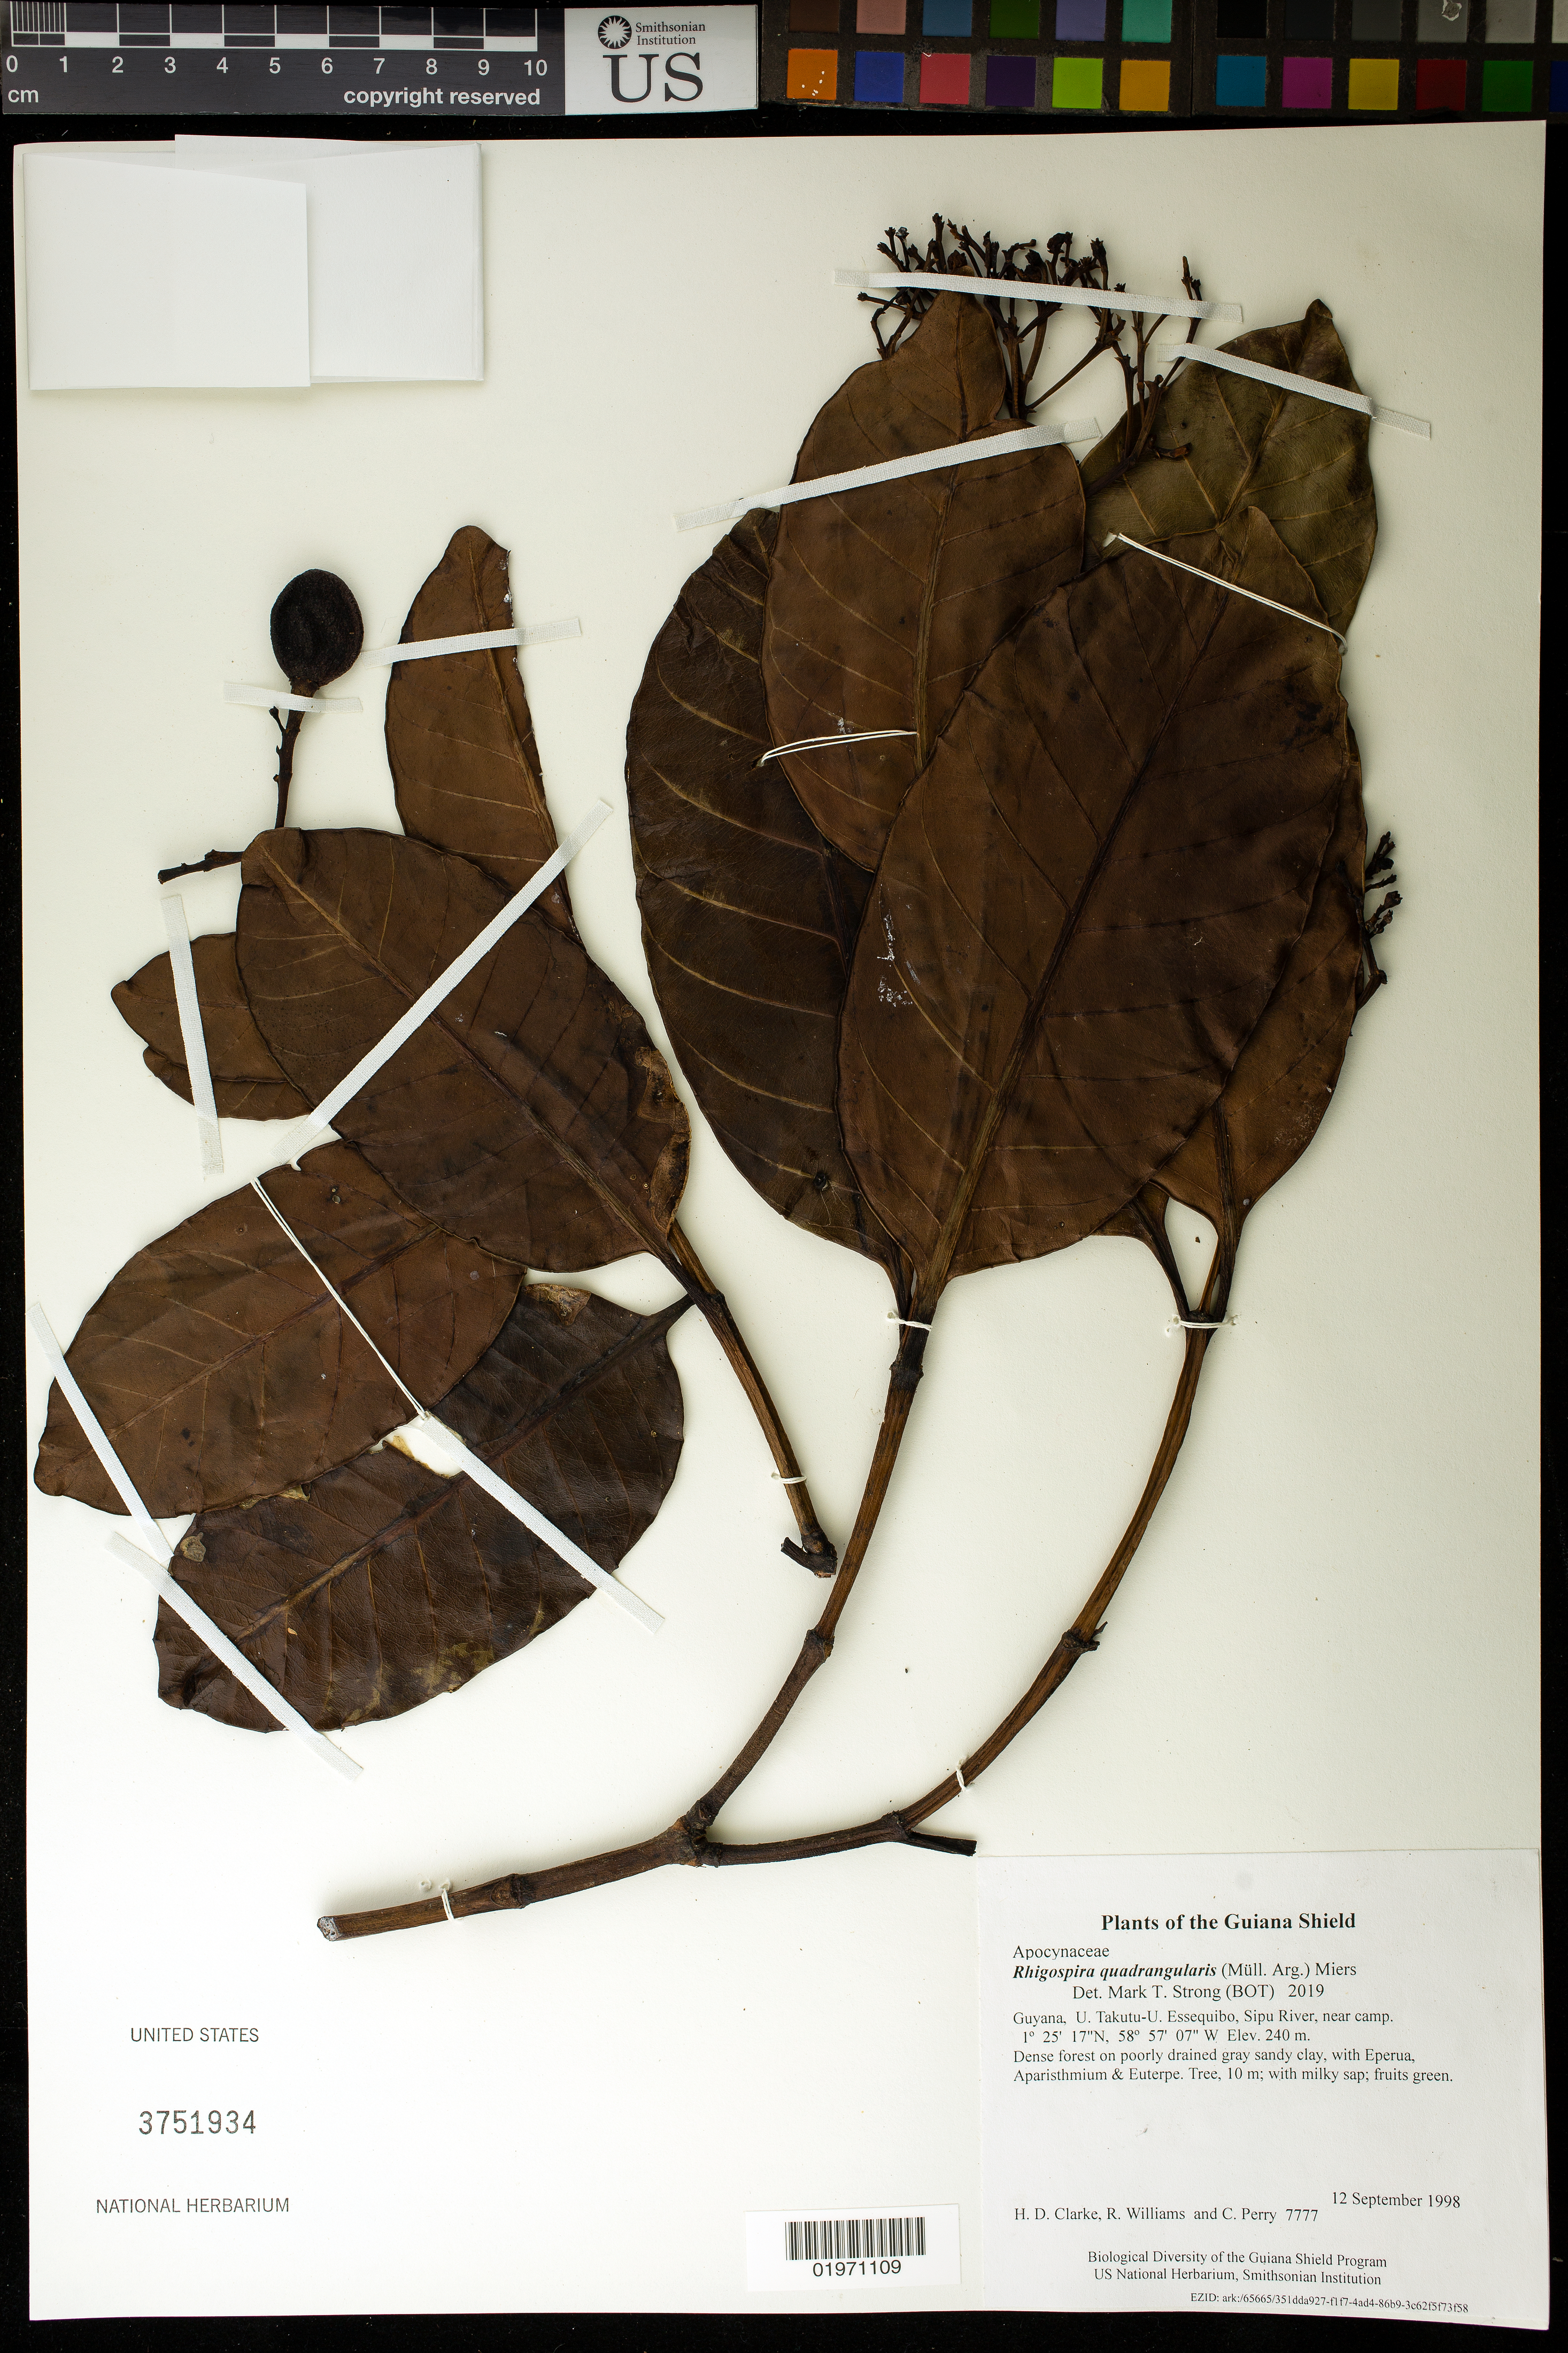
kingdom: Plantae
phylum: Tracheophyta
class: Magnoliopsida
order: Gentianales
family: Apocynaceae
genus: Rhigospira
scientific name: Rhigospira quadrangularis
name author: (Müll. Arg.) Miers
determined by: Strong, Mark T., (BOT), Smithsonian Institution - National Museum of Natural History (UNITED STATES)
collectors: H. D. Clarke, R. Williams & C. Perry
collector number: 7777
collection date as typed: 12 September 1998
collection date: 1998-09-12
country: Guyana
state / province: U. Takutu-U. Essequibo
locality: Sipu River, near camp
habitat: Dense forest on poorly drained gray sandy clay, with Eperua, Aparisthmium & Euterpe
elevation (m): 240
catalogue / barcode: US 3751934